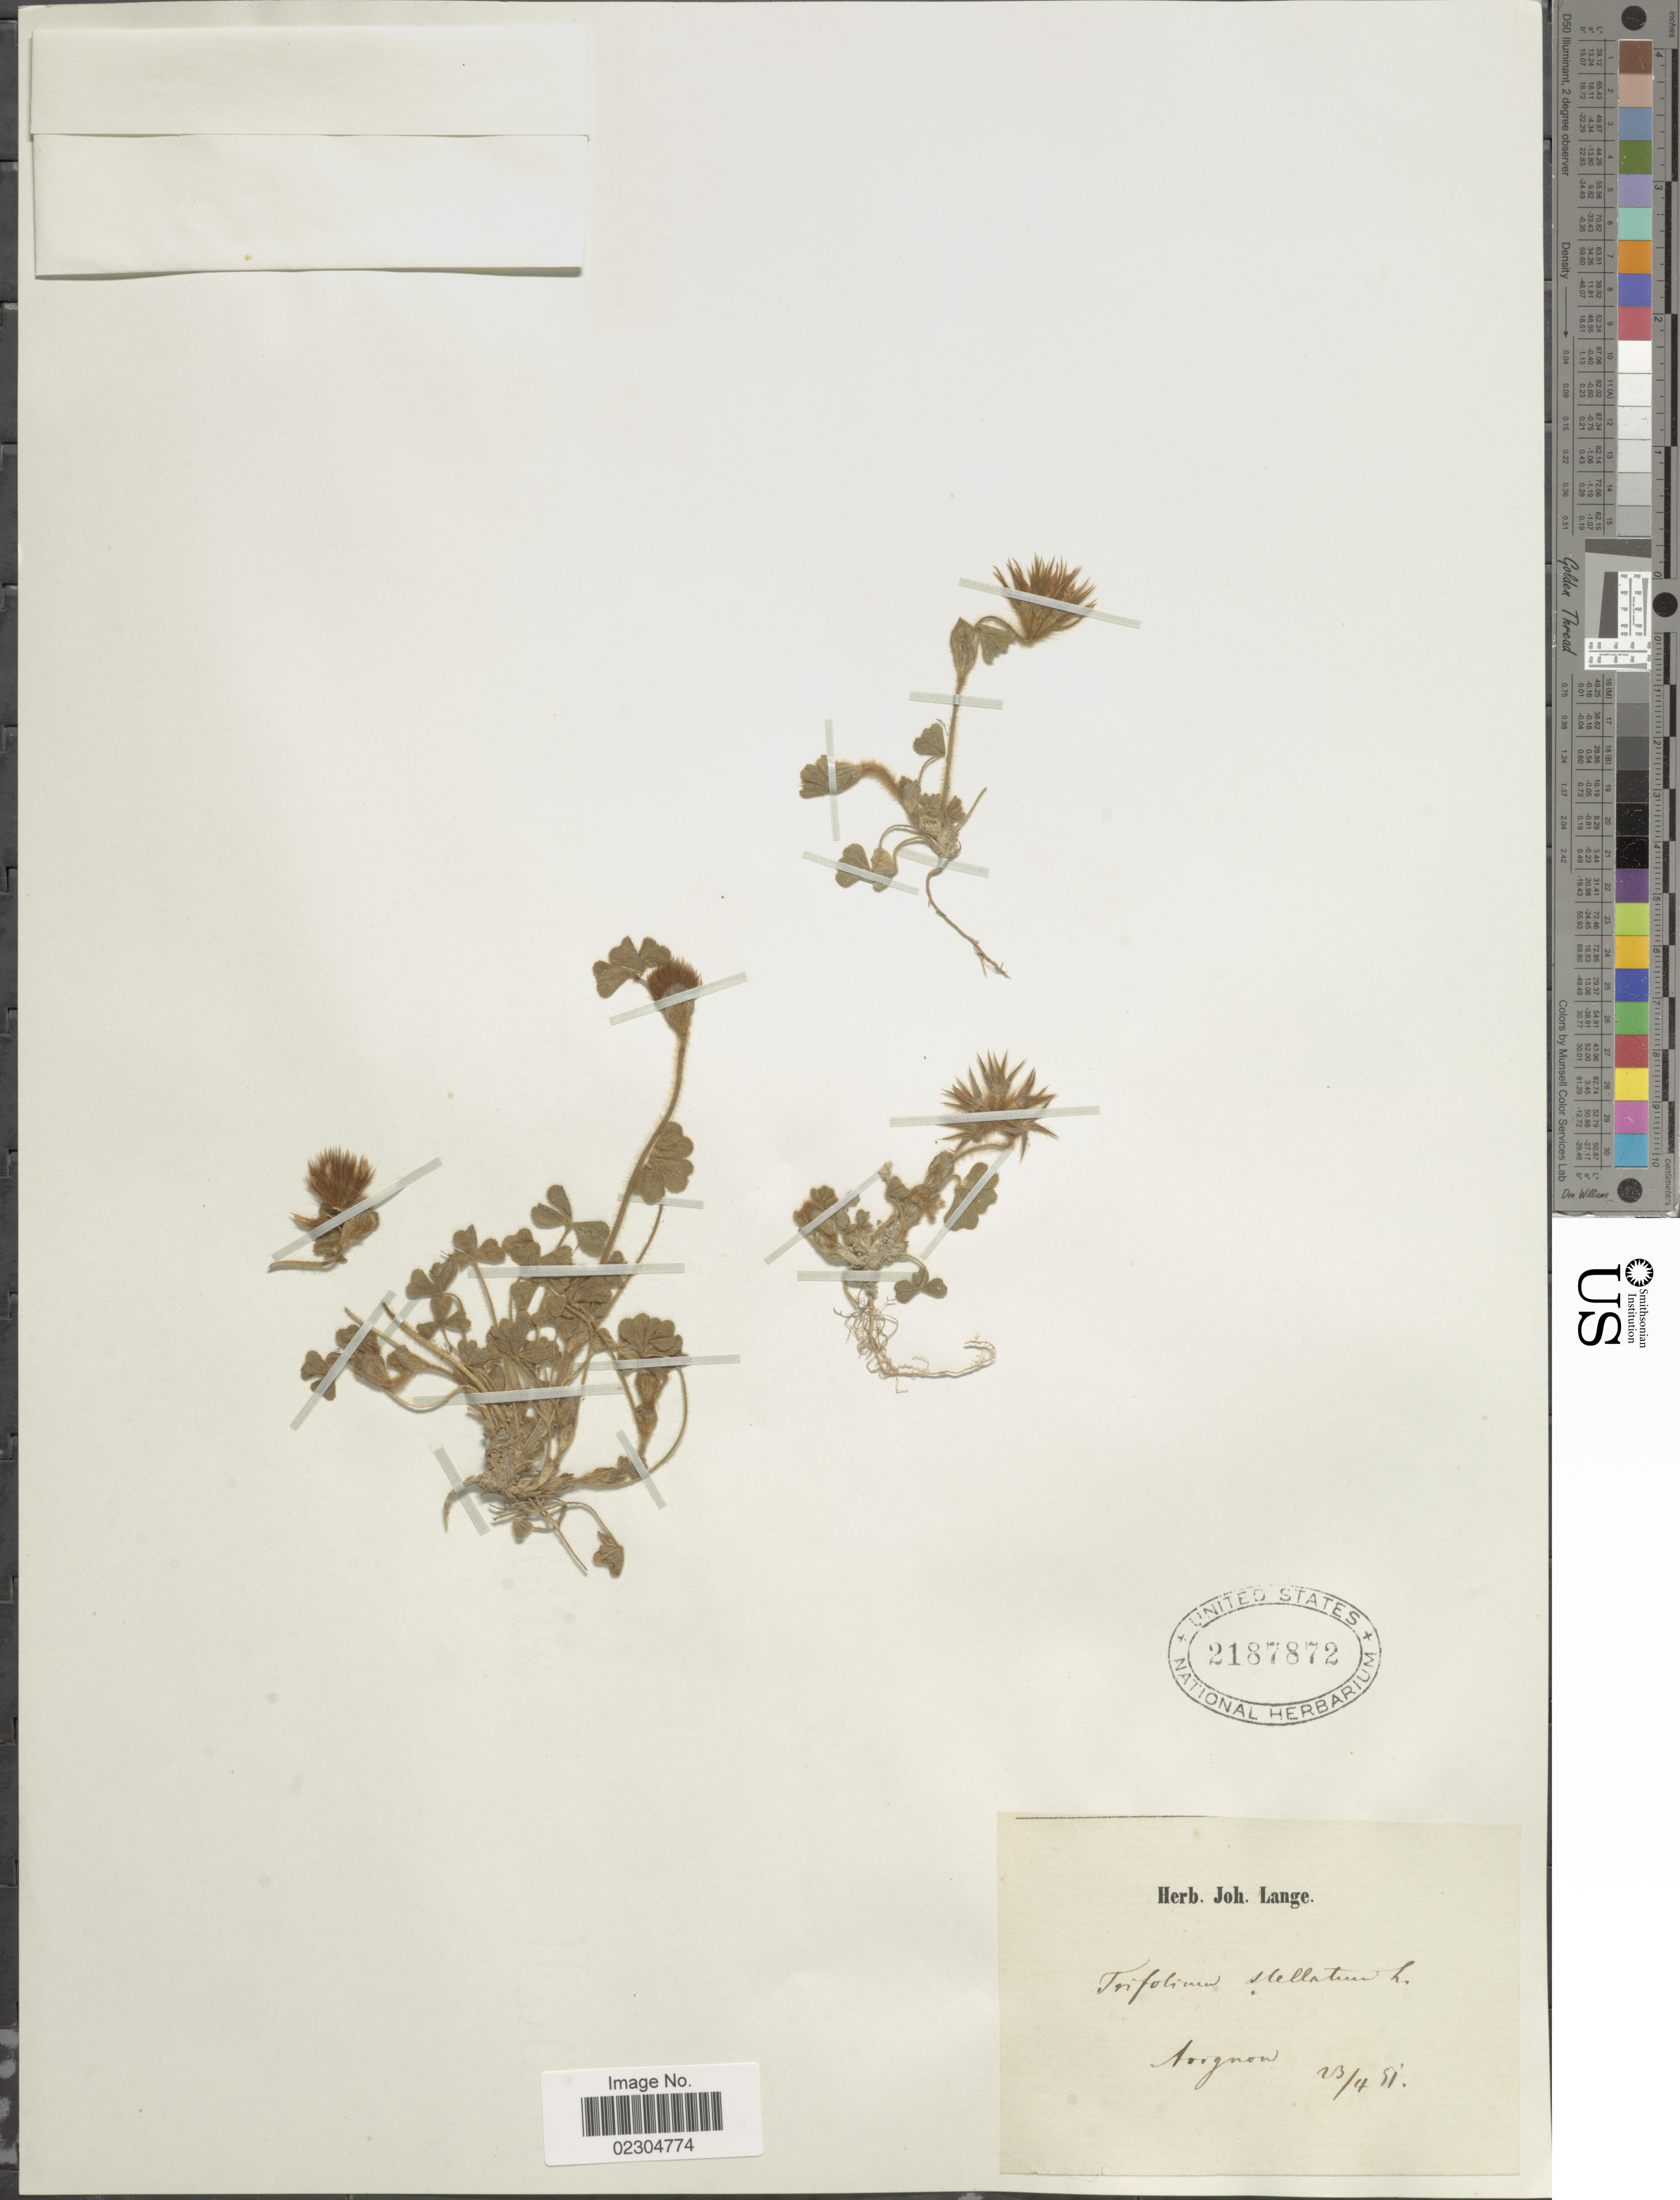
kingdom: Plantae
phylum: Tracheophyta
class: Magnoliopsida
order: Fabales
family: Fabaceae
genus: Trifolium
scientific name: Trifolium stellatum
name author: L.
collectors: ex herb. Joh. Lange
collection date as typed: Transcribed d/m/y: 23/4/51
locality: Arrgnon [interpreted]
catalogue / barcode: US 2187872